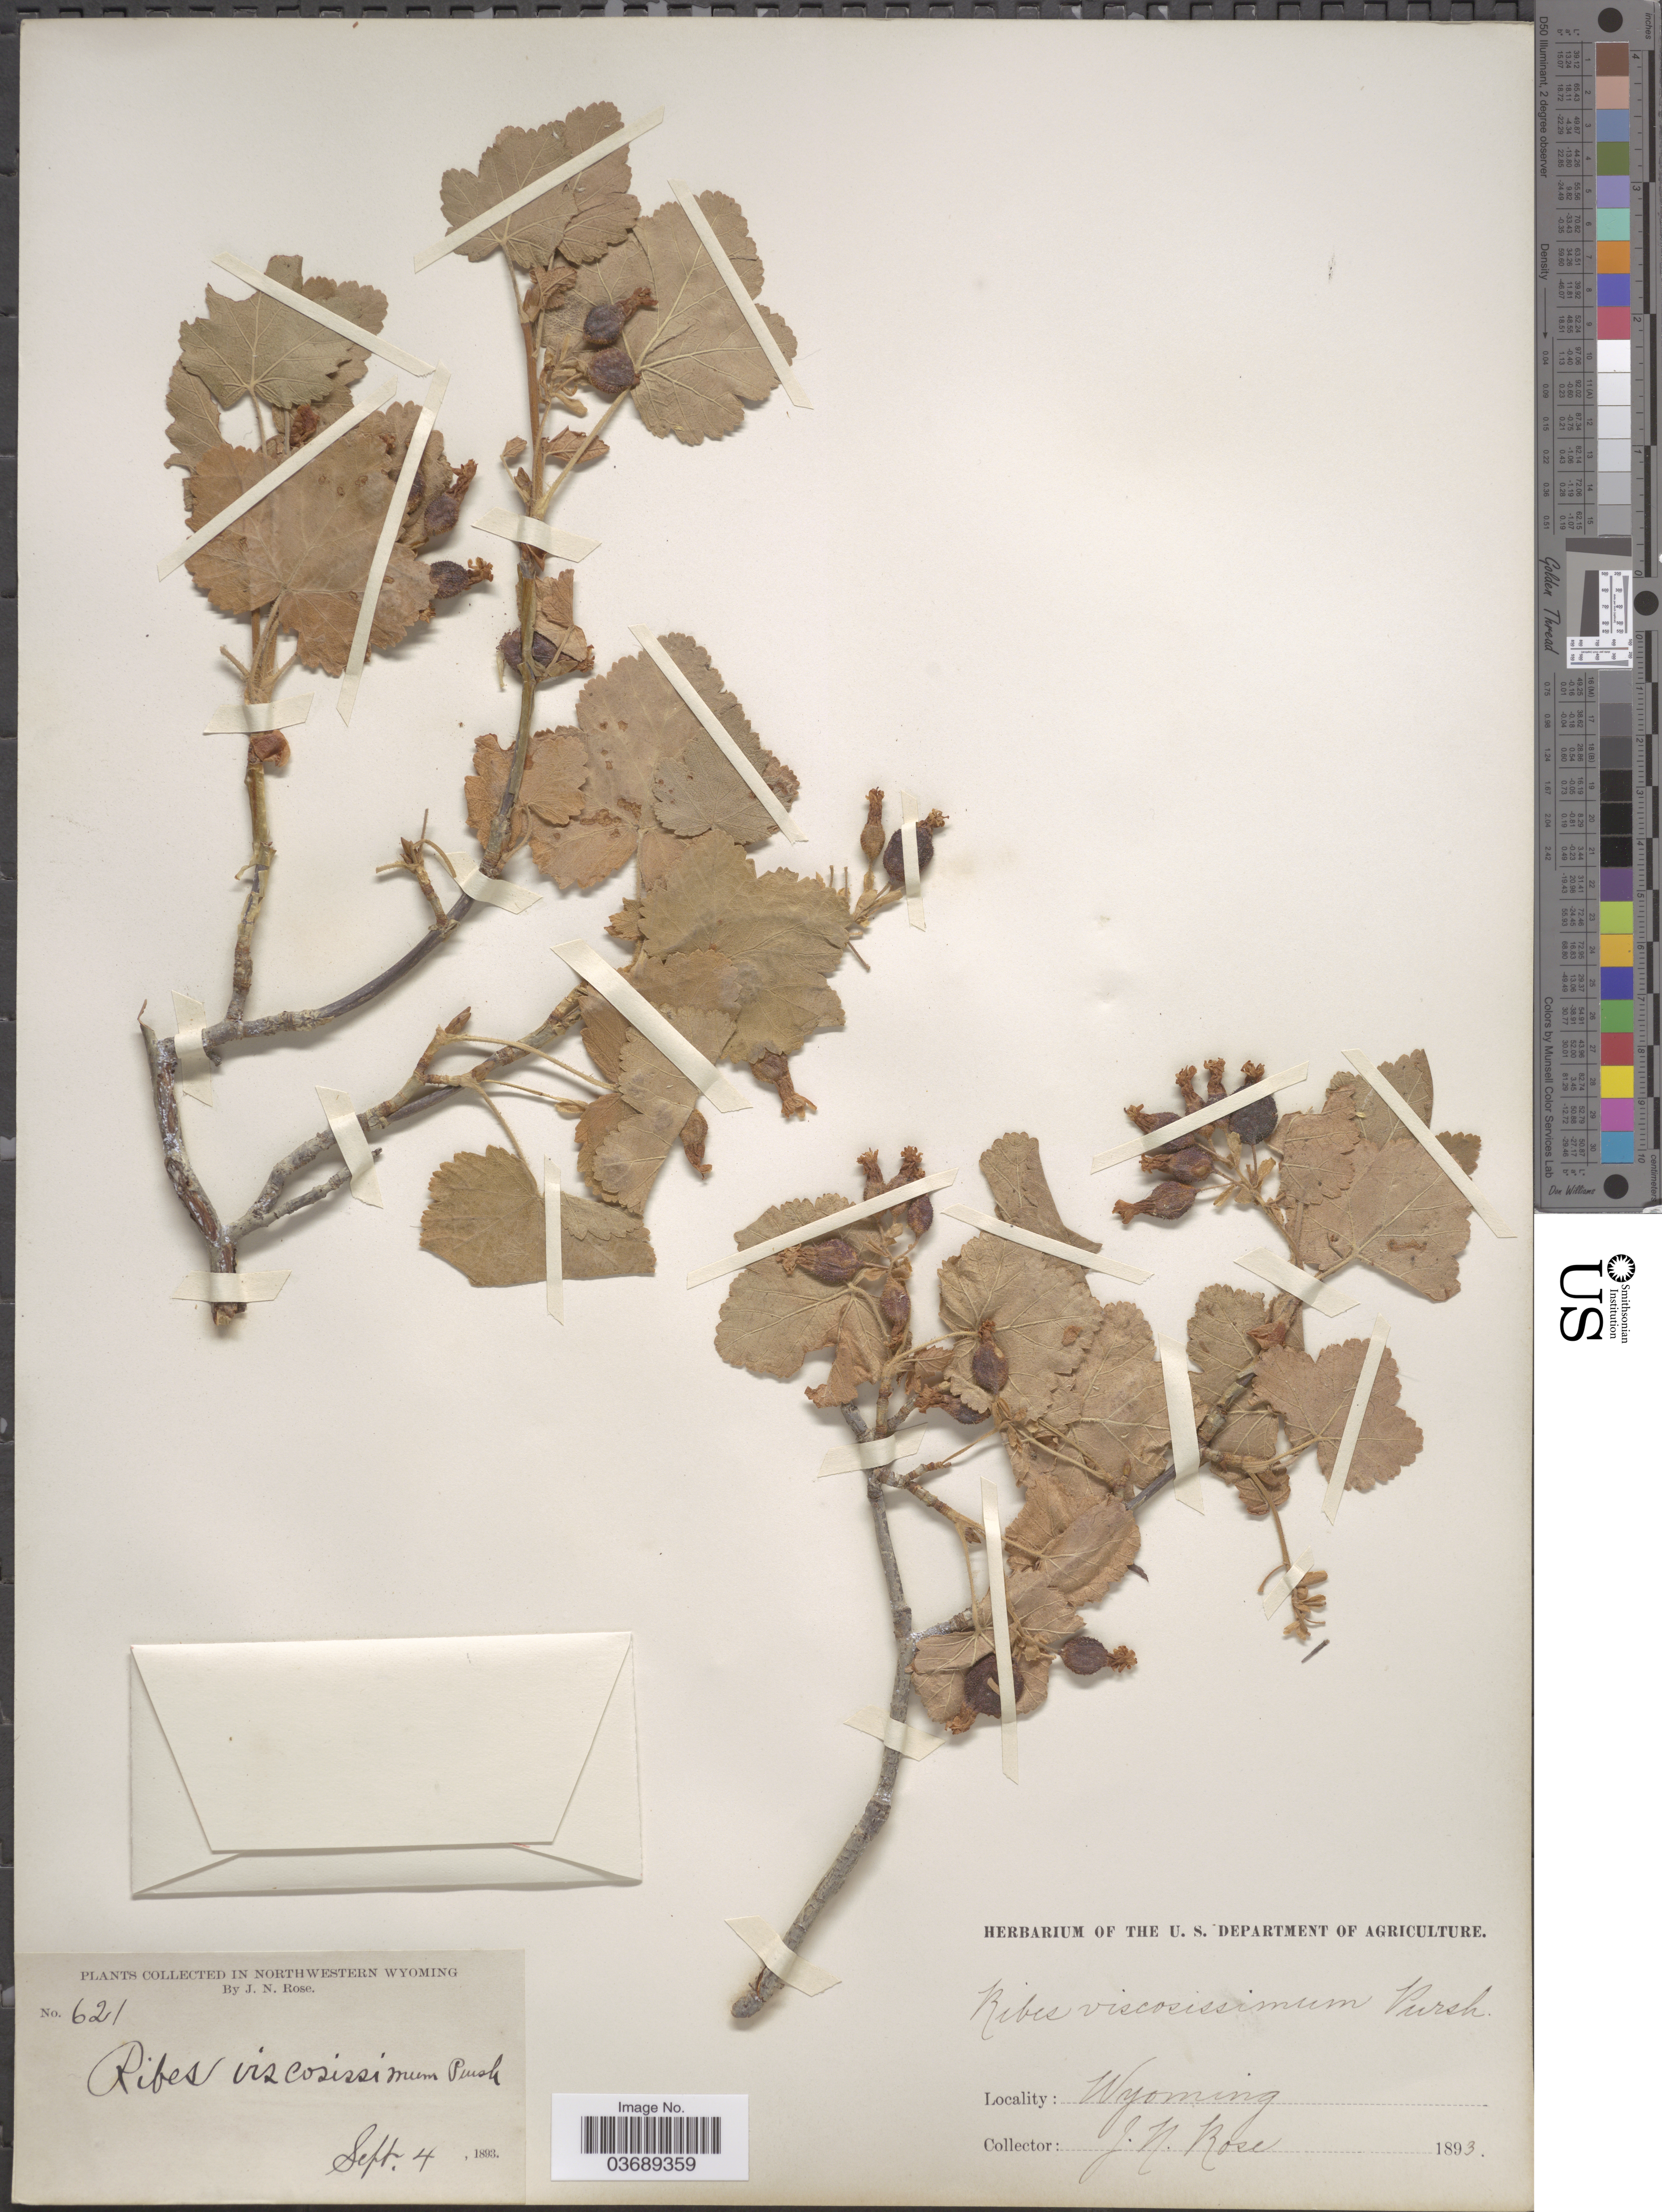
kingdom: Plantae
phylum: Tracheophyta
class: Magnoliopsida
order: Saxifragales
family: Grossulariaceae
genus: Ribes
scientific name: Ribes viscosissimum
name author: Pursh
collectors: J. N. Rose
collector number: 621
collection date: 1893-09-04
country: United States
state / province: Wyoming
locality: Northwestern Wyoming.